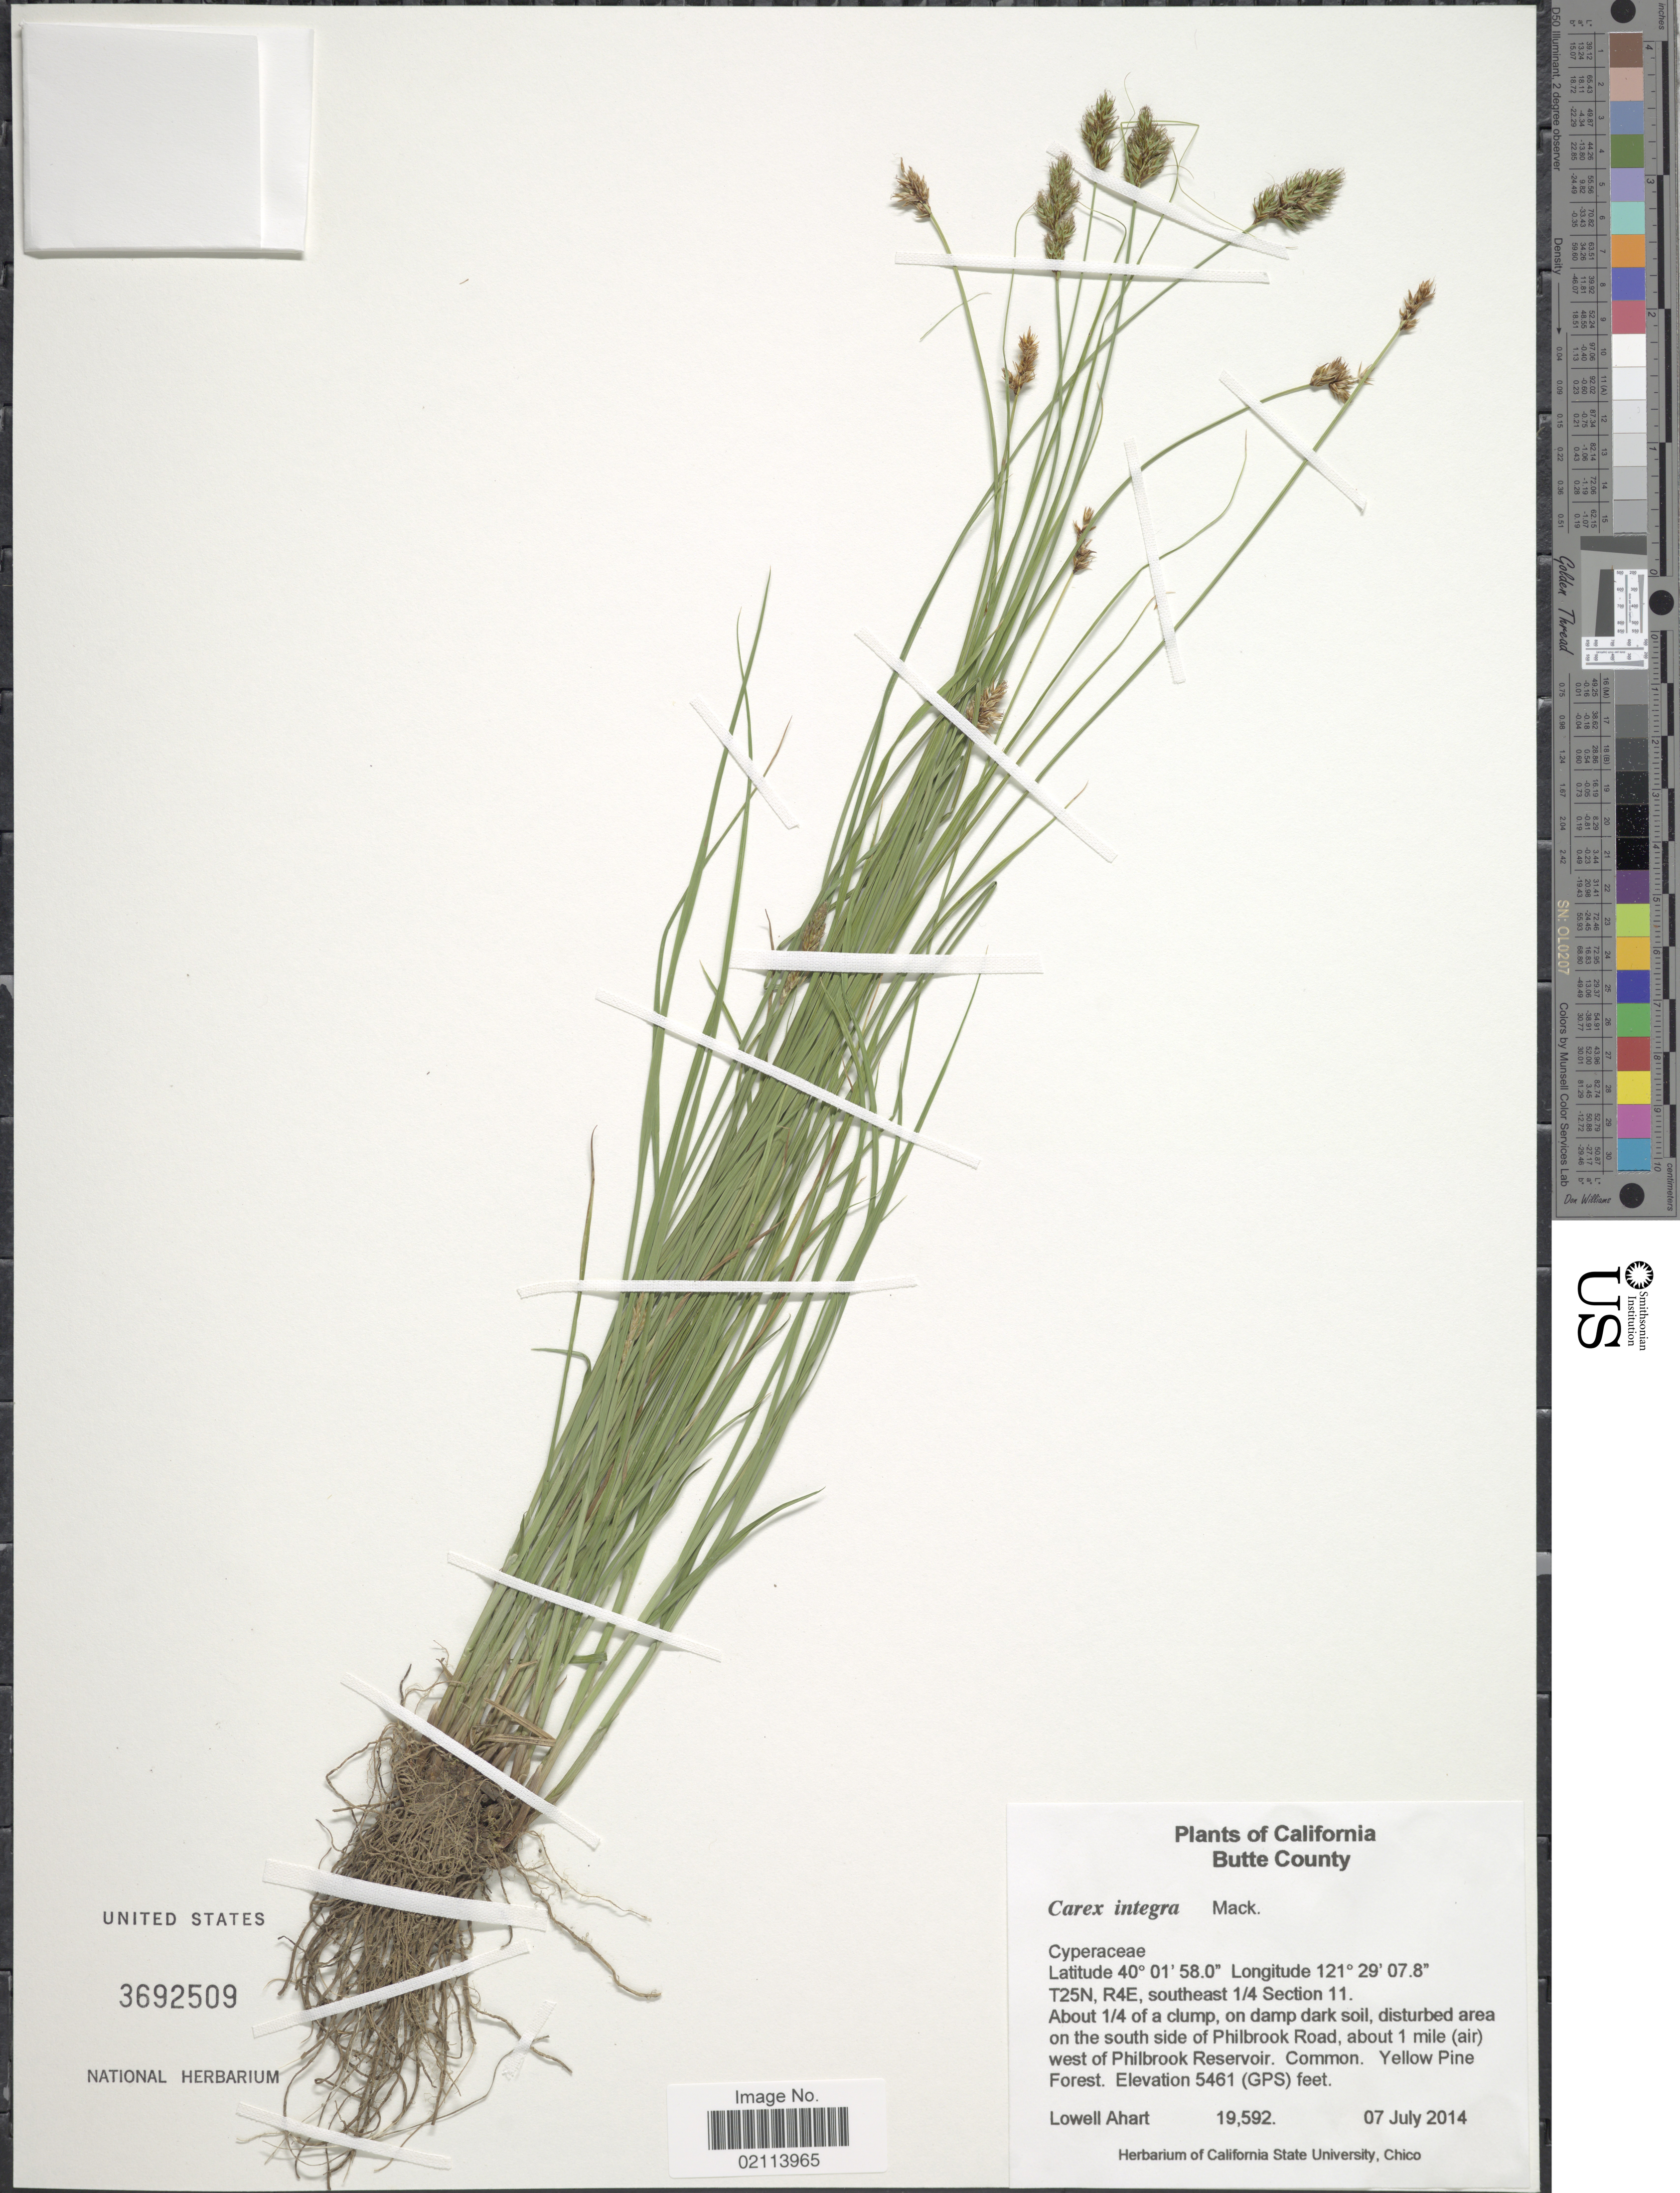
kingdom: Plantae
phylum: Tracheophyta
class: Liliopsida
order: Poales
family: Cyperaceae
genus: Carex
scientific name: Carex integra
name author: Mack.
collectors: L. Ahart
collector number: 19592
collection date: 2014-07-07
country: United States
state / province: California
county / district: Butte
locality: Butte County, T25N, R4E, southeast 1/4 Section 11, about 1/4 of a clump, on damp dark soil, disturbed area on the south side of Philbrook Road, about 1 mile (air) west of Philbrook Reservoir.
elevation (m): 1665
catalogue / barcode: US 3692509